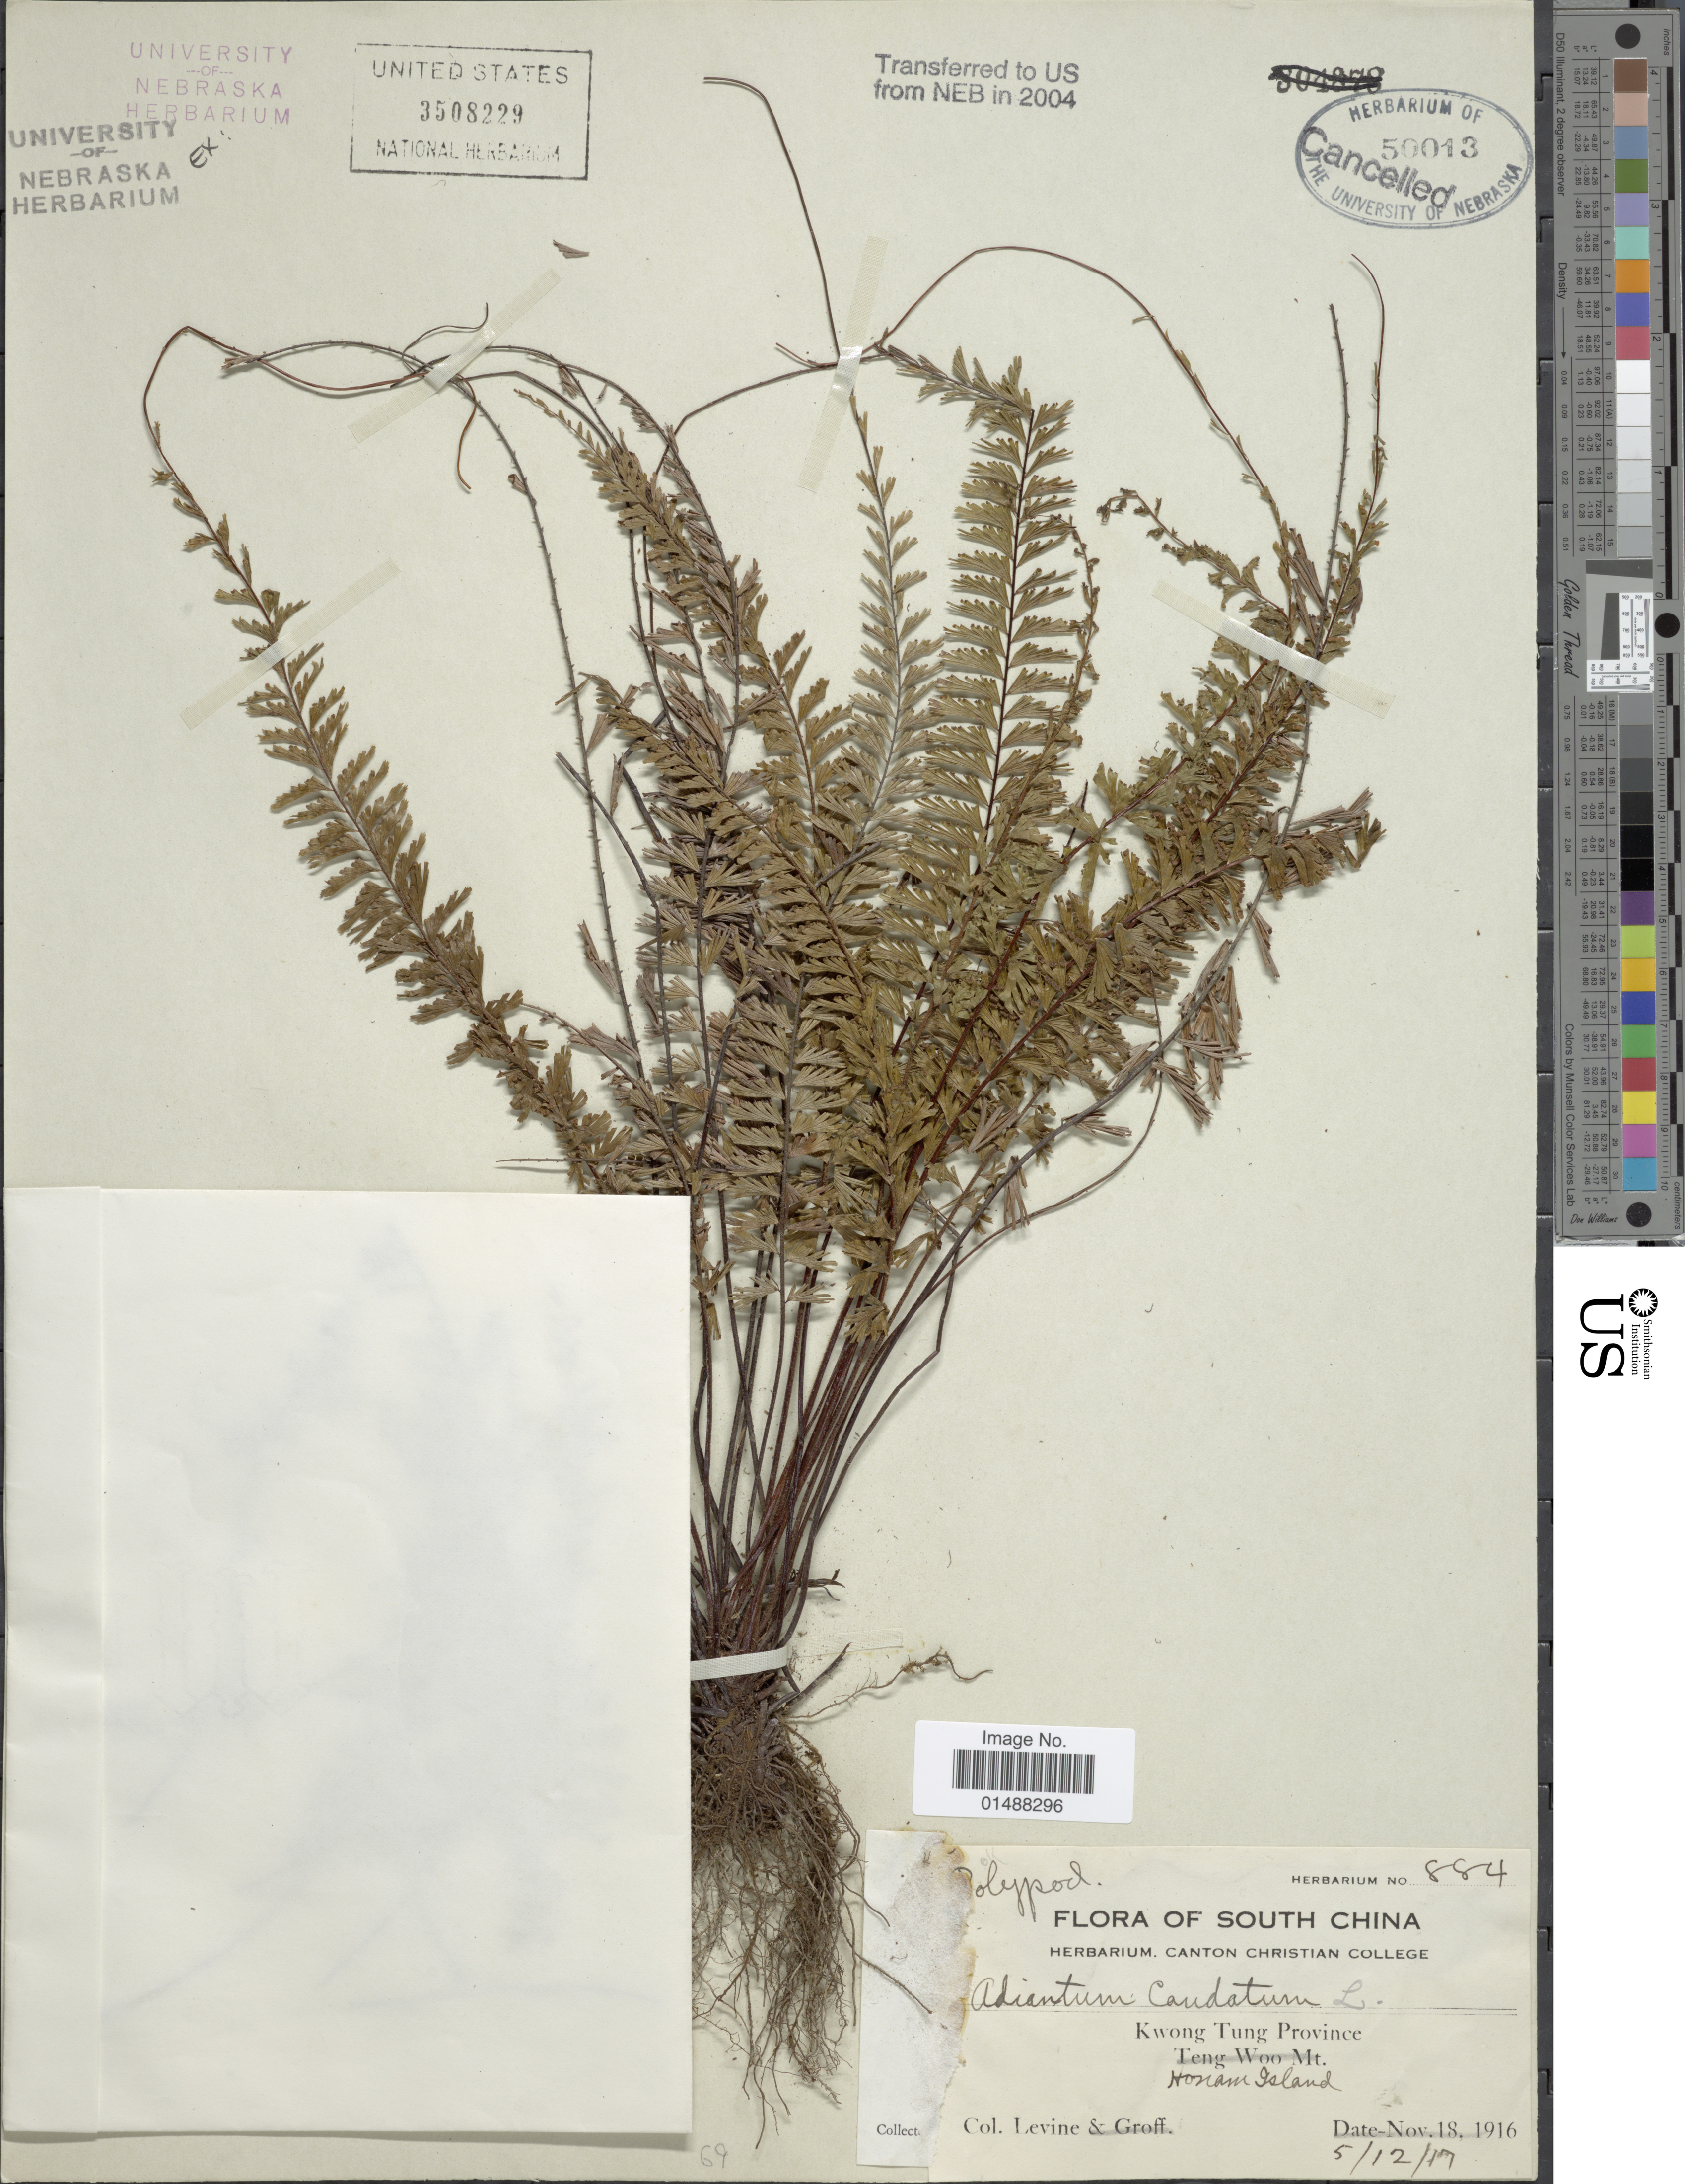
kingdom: Plantae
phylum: Tracheophyta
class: Polypodiopsida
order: Polypodiales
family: Pteridaceae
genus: Adiantum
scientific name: Adiantum caudatum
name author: L.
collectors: -. Levine & -- Groff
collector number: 884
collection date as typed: Transcribed d/m/y: 5/12/17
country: China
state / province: Guangdong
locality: South China, Kwong Tung Province, Honam Island.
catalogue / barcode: US 3508229